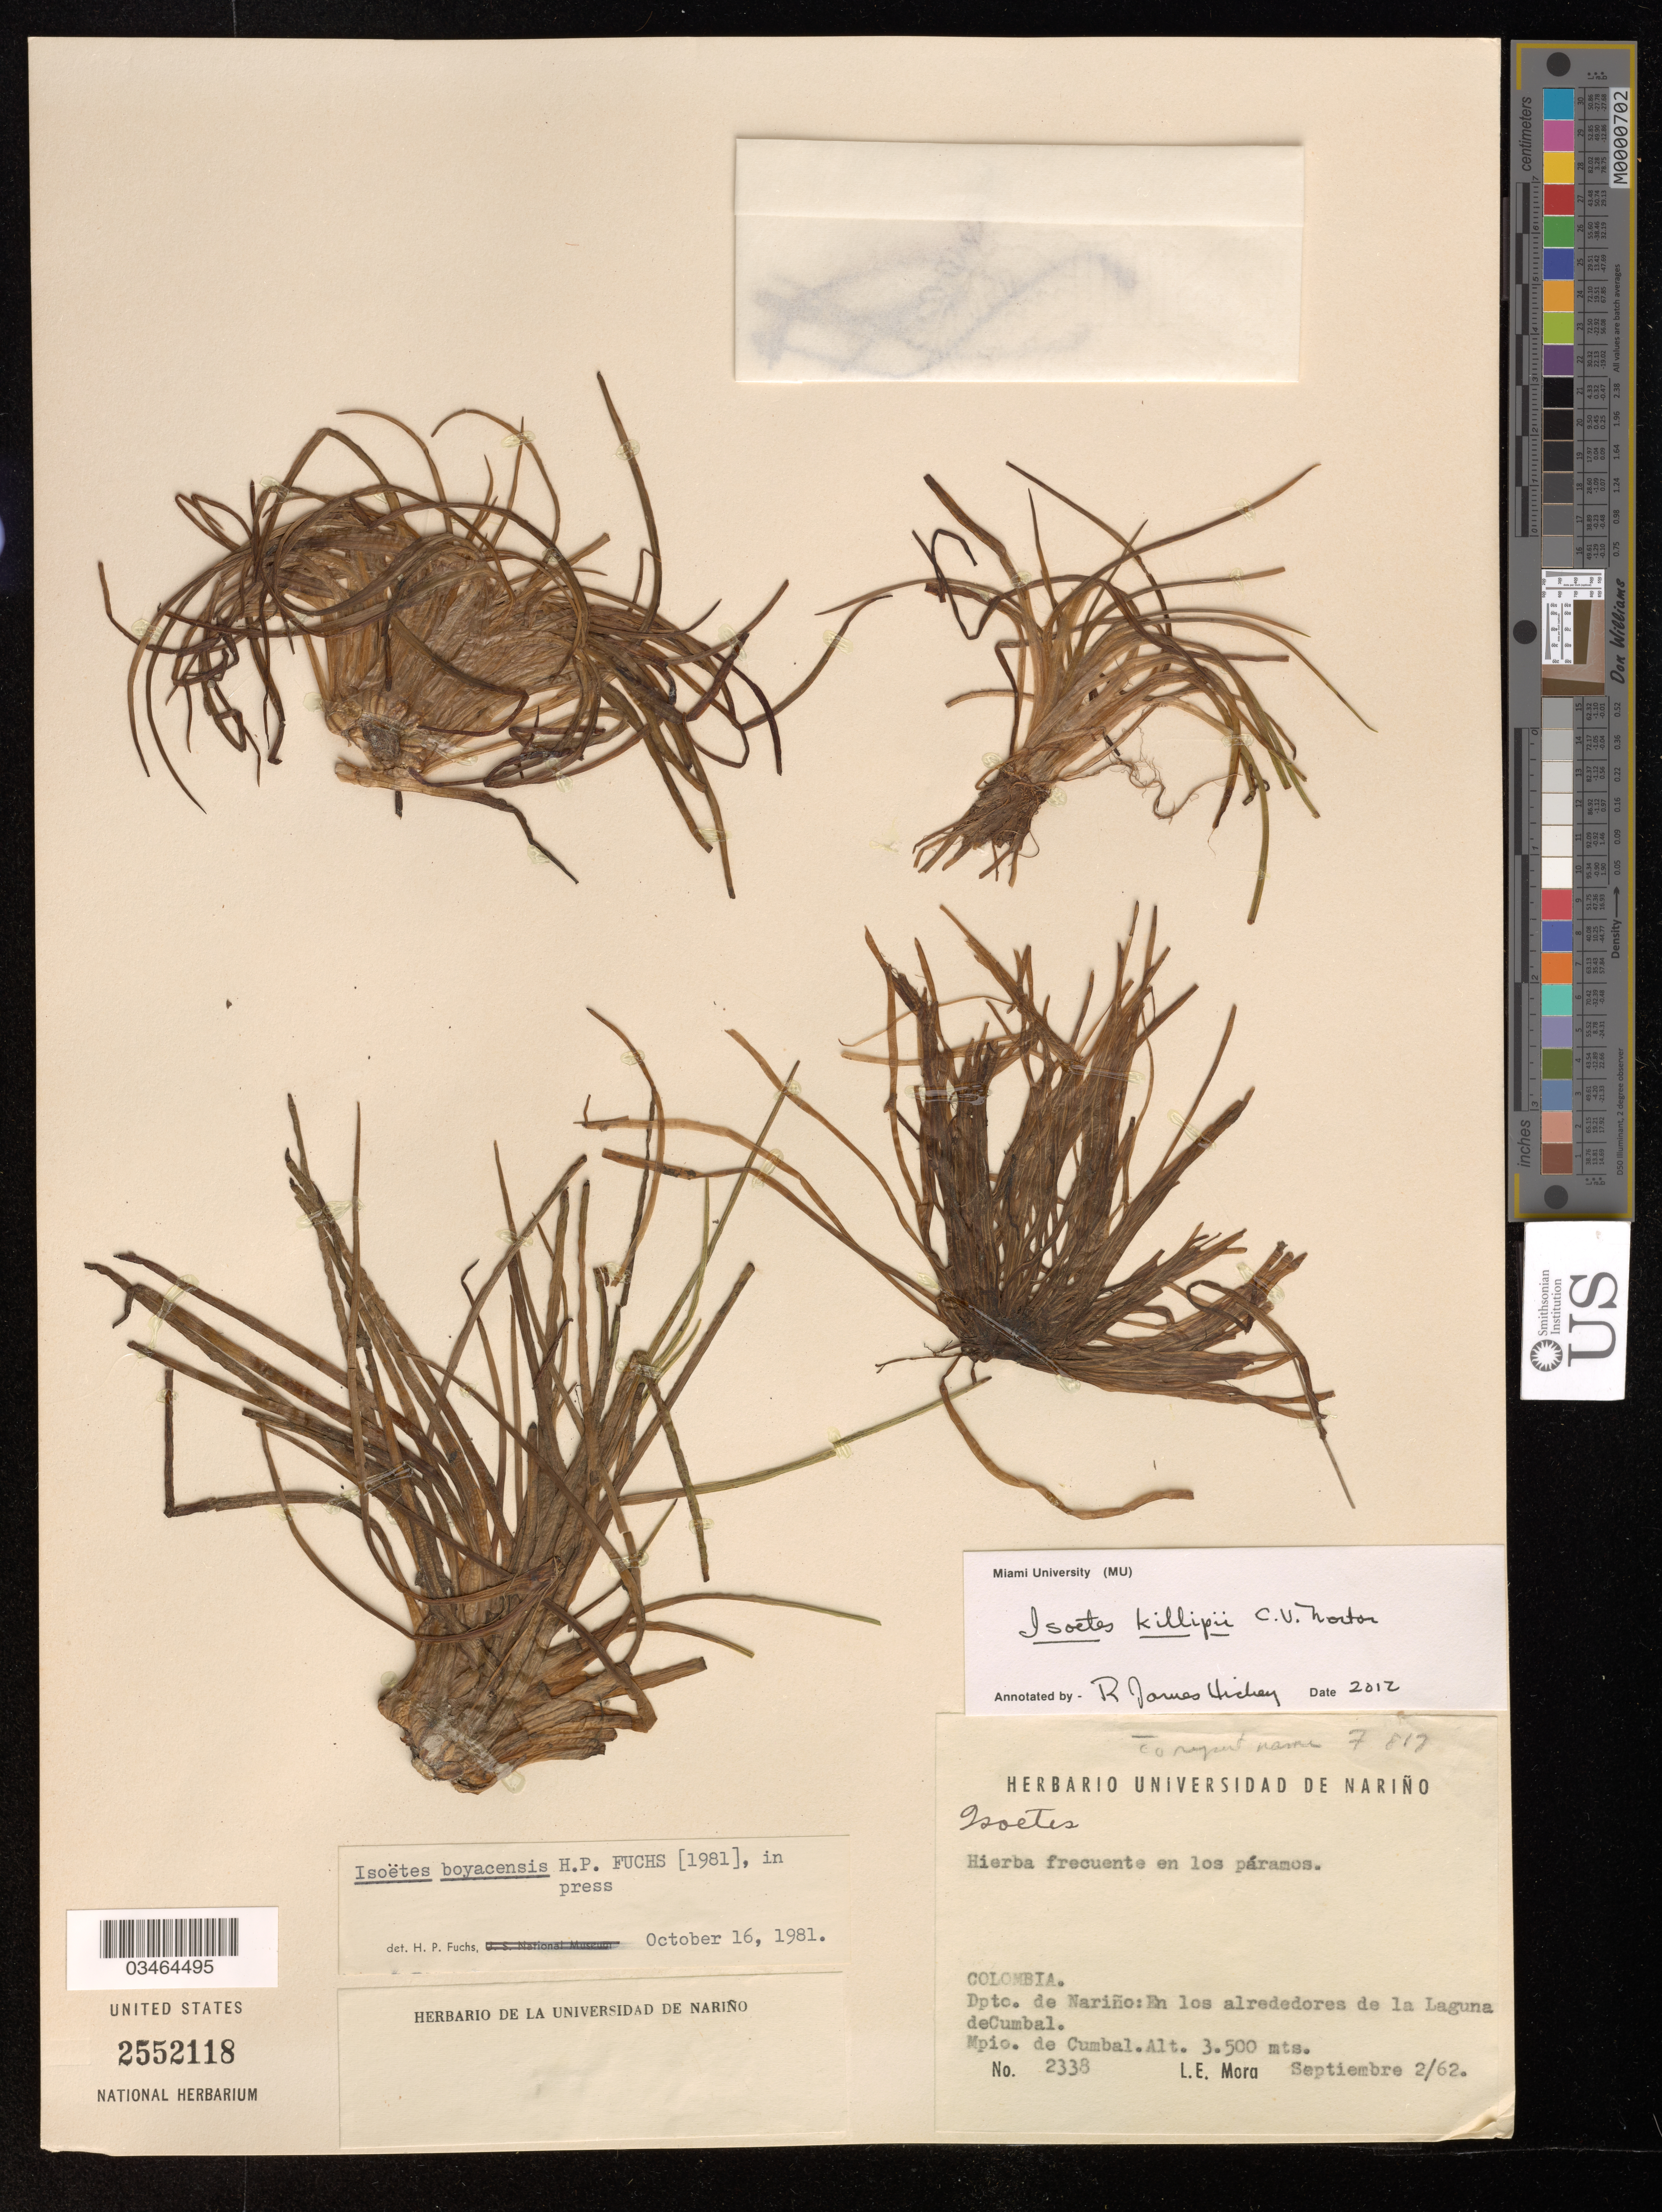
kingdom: Plantae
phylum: Tracheophyta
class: Lycopodiopsida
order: Isoetales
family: Isoetaceae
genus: Isoetes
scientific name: Isoetes killipii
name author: C.V. Morton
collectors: L. Mora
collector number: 2338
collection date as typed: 2 9 62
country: Colombia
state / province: Nariño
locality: En los alrededores de la Laguna deCumbal. Mpio. de Cumbal.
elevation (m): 3.5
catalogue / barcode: US 2552118